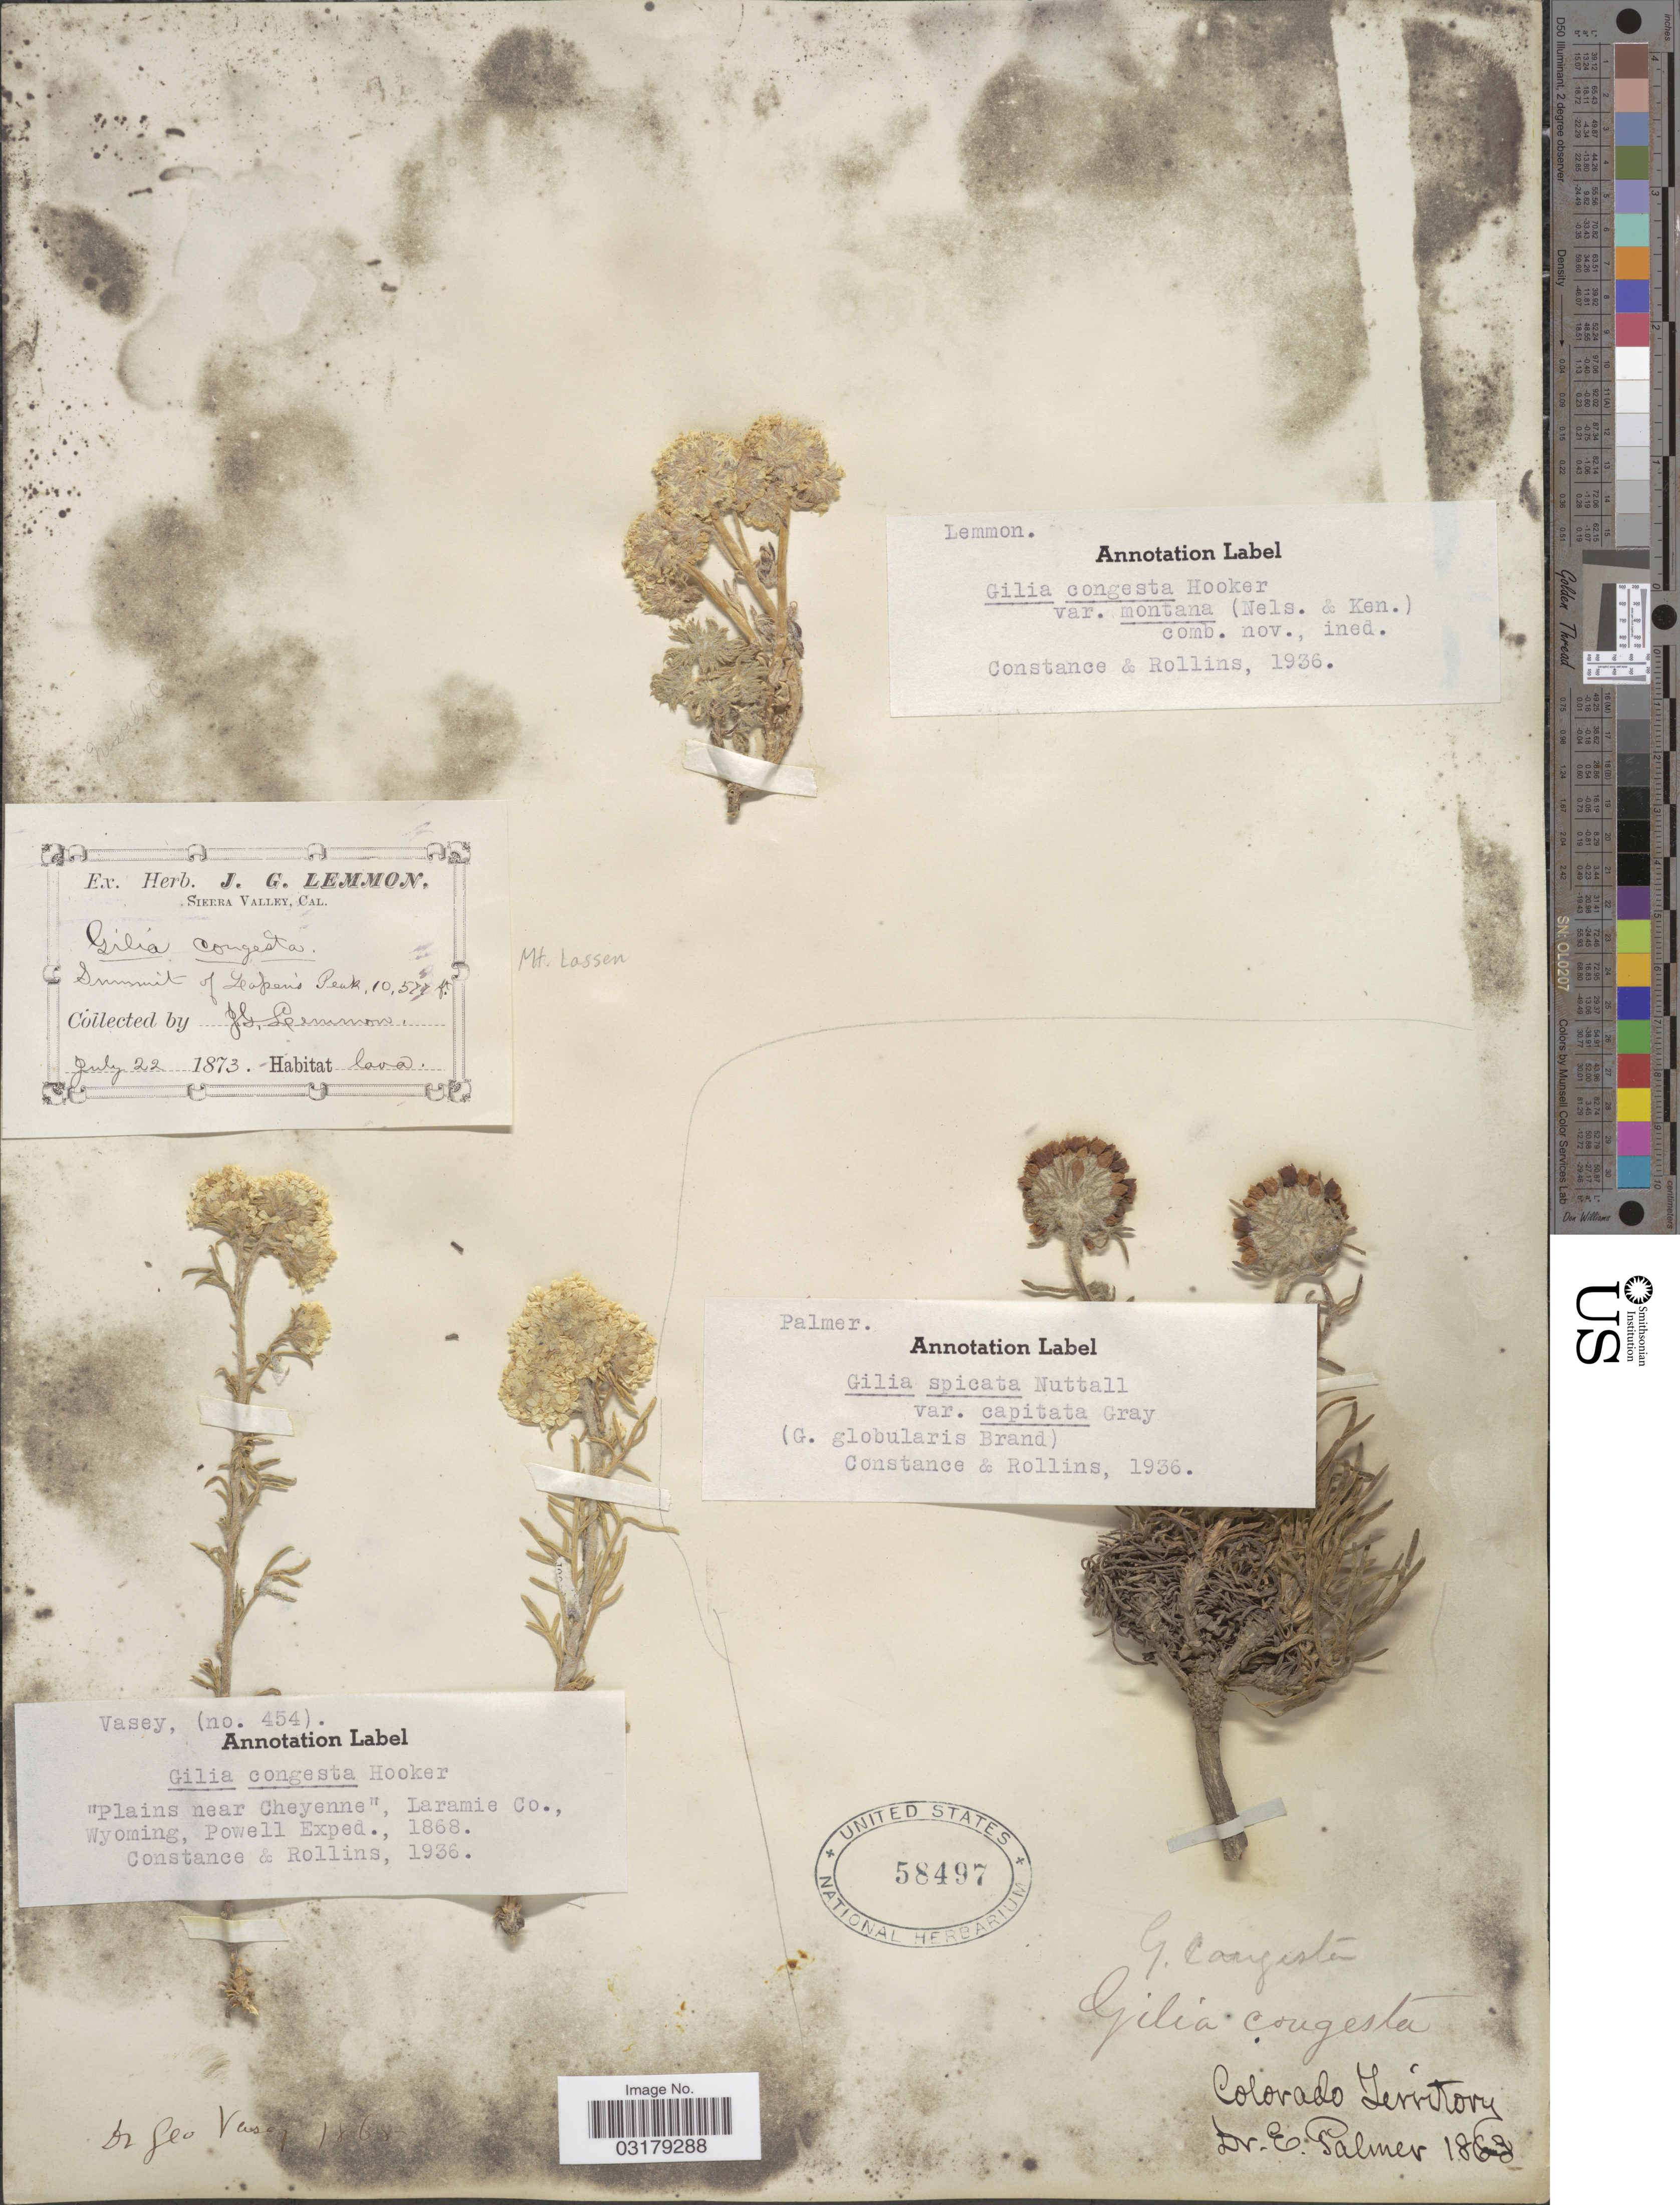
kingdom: Plantae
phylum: Tracheophyta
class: Magnoliopsida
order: Ericales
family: Polemoniaceae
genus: Ipomopsis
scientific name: Ipomopsis congesta var. montana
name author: (Constance & Rollins) Reveal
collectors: J. Lemmon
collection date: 1873-07-22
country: United States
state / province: California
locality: Summit of Lassen's Peak. Mt. Lassen.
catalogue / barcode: US 58497-3